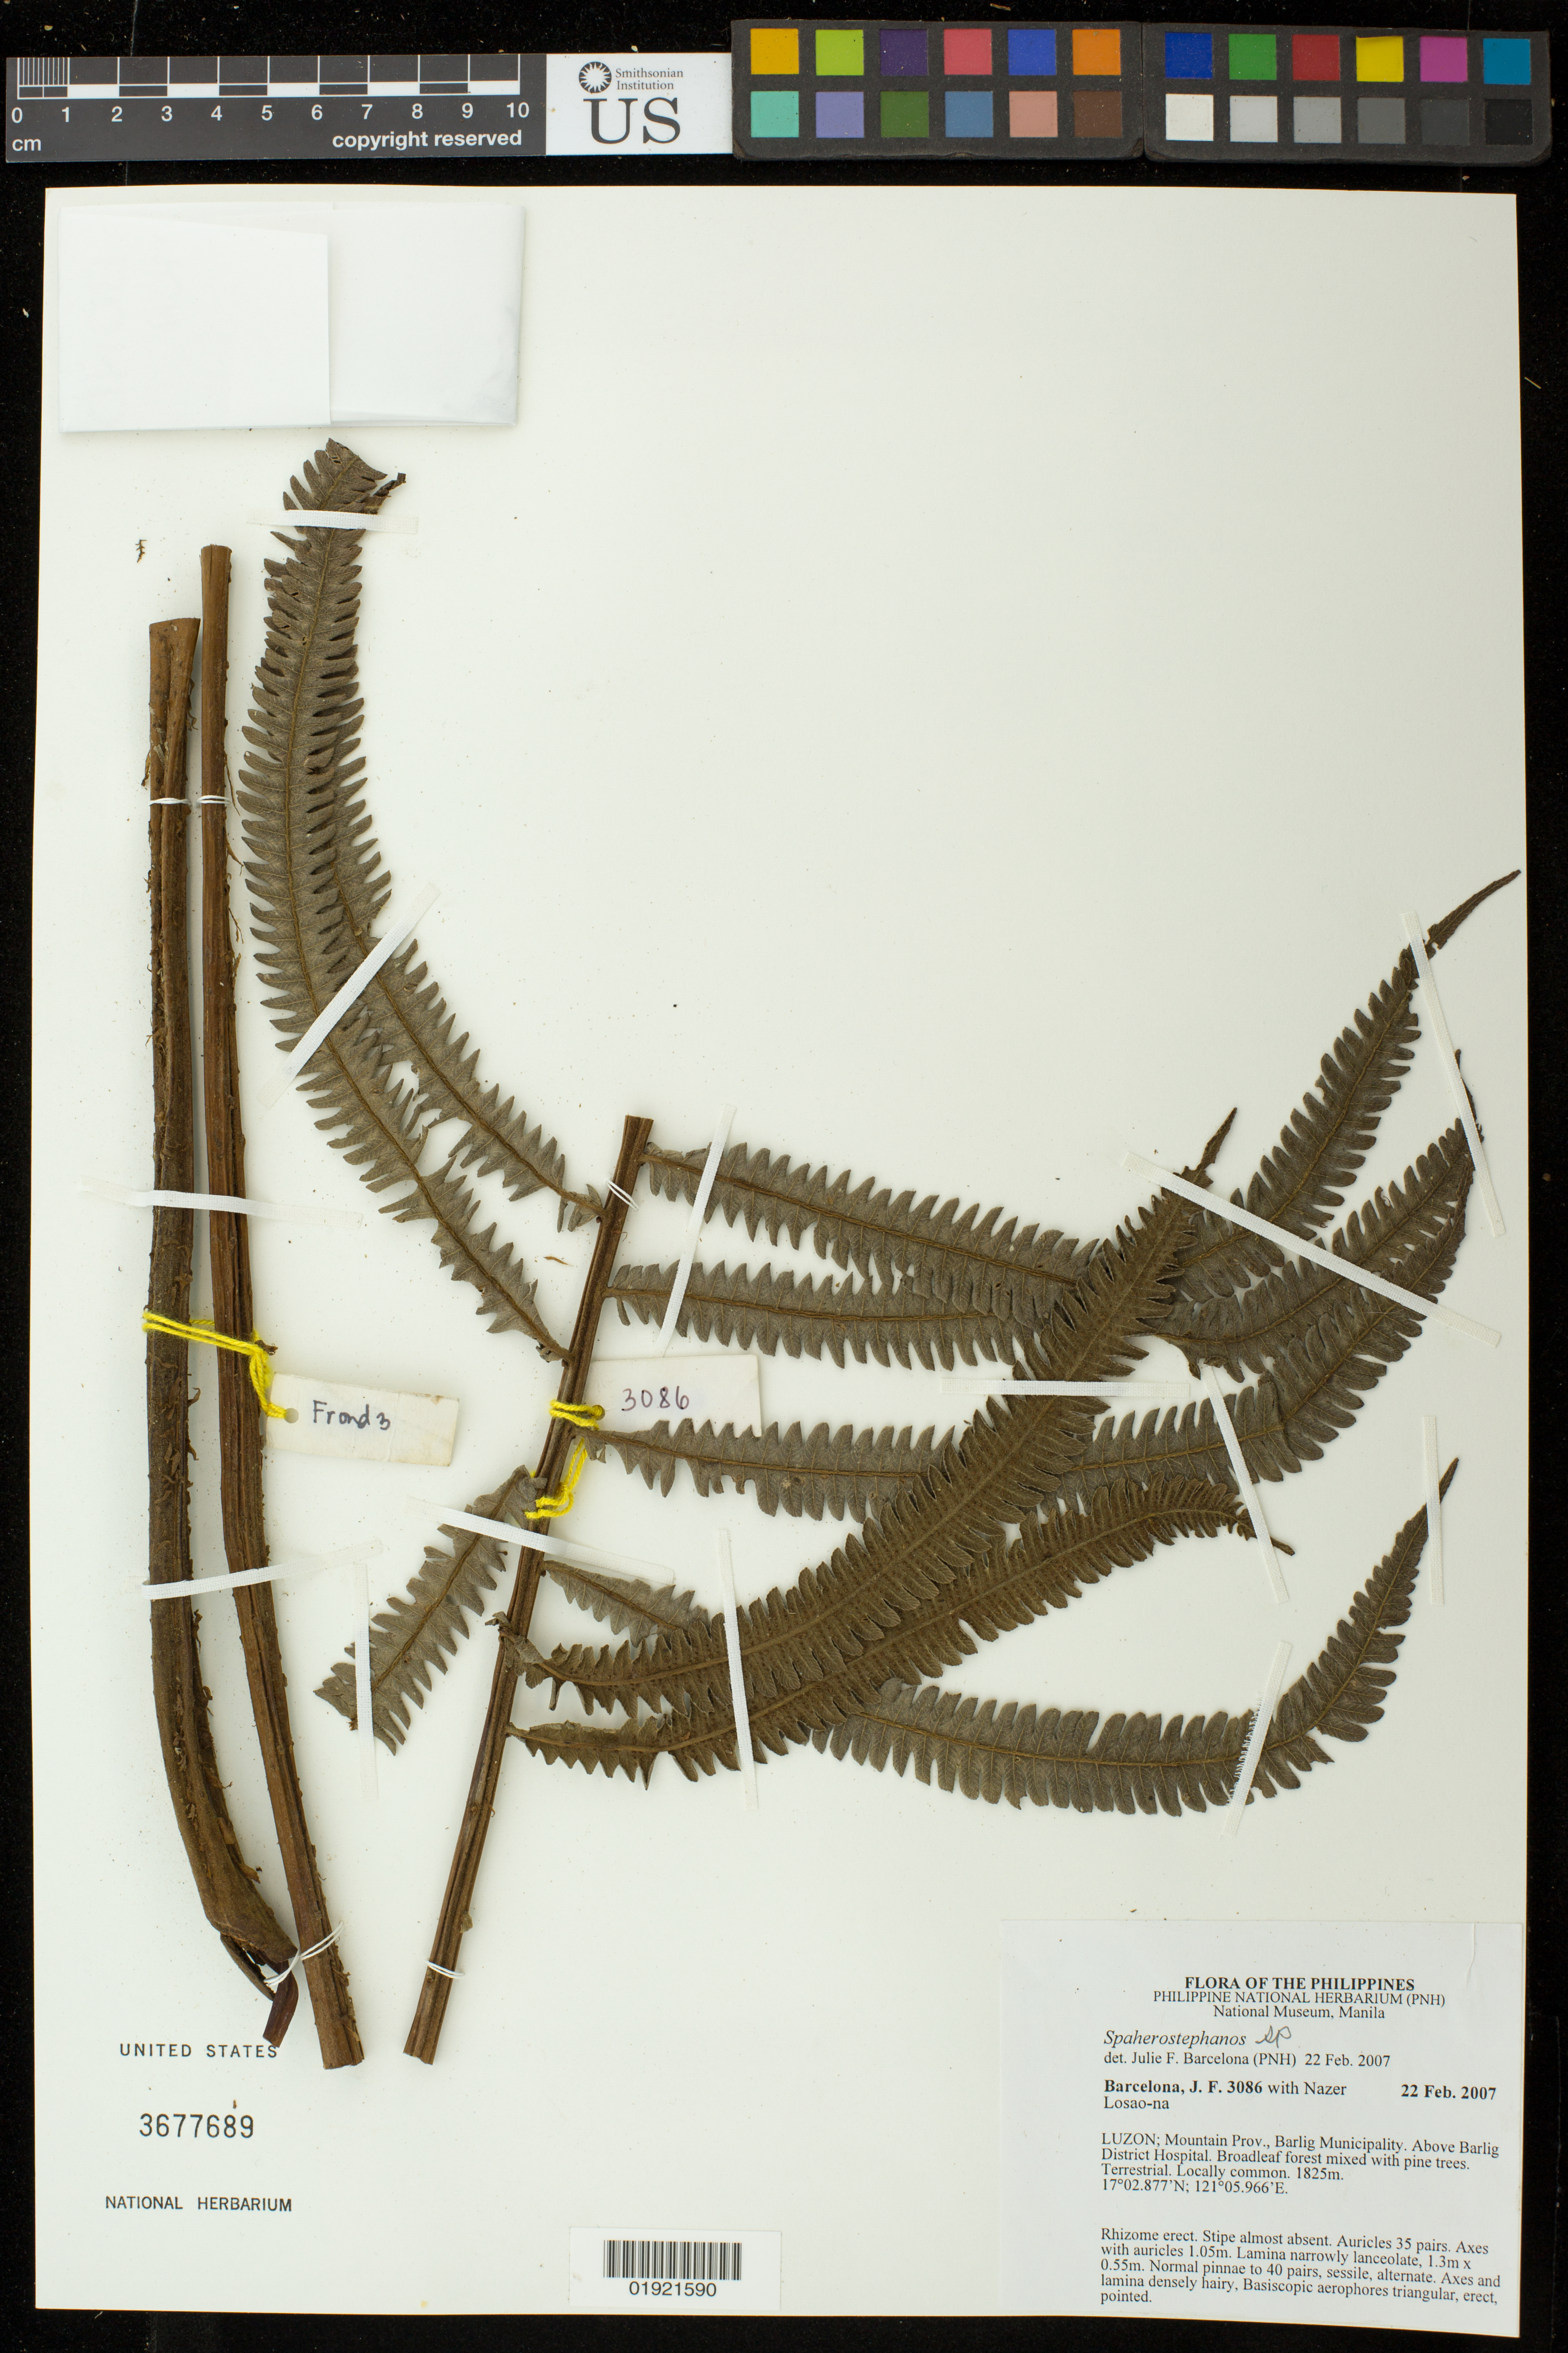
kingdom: Plantae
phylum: Tracheophyta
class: Polypodiopsida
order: Polypodiales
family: Thelypteridaceae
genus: Sphaerostephanos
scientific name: Sphaerostephanos sp.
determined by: Barcelona, J. F.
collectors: J. F. Barcelona & N. Losao-na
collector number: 3086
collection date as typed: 22 Feb. 2007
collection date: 2007-02-22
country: Philippines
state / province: Cordillera (Administrative Region)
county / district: Mountain province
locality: Luzon; Mountain Prov., Barlig Municipality. Above Barlig District Hospital.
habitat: Broadleaf forest mixed with pine trees.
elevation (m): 1825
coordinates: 17 02.877 N, 121 05.966 E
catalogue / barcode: US 3677689